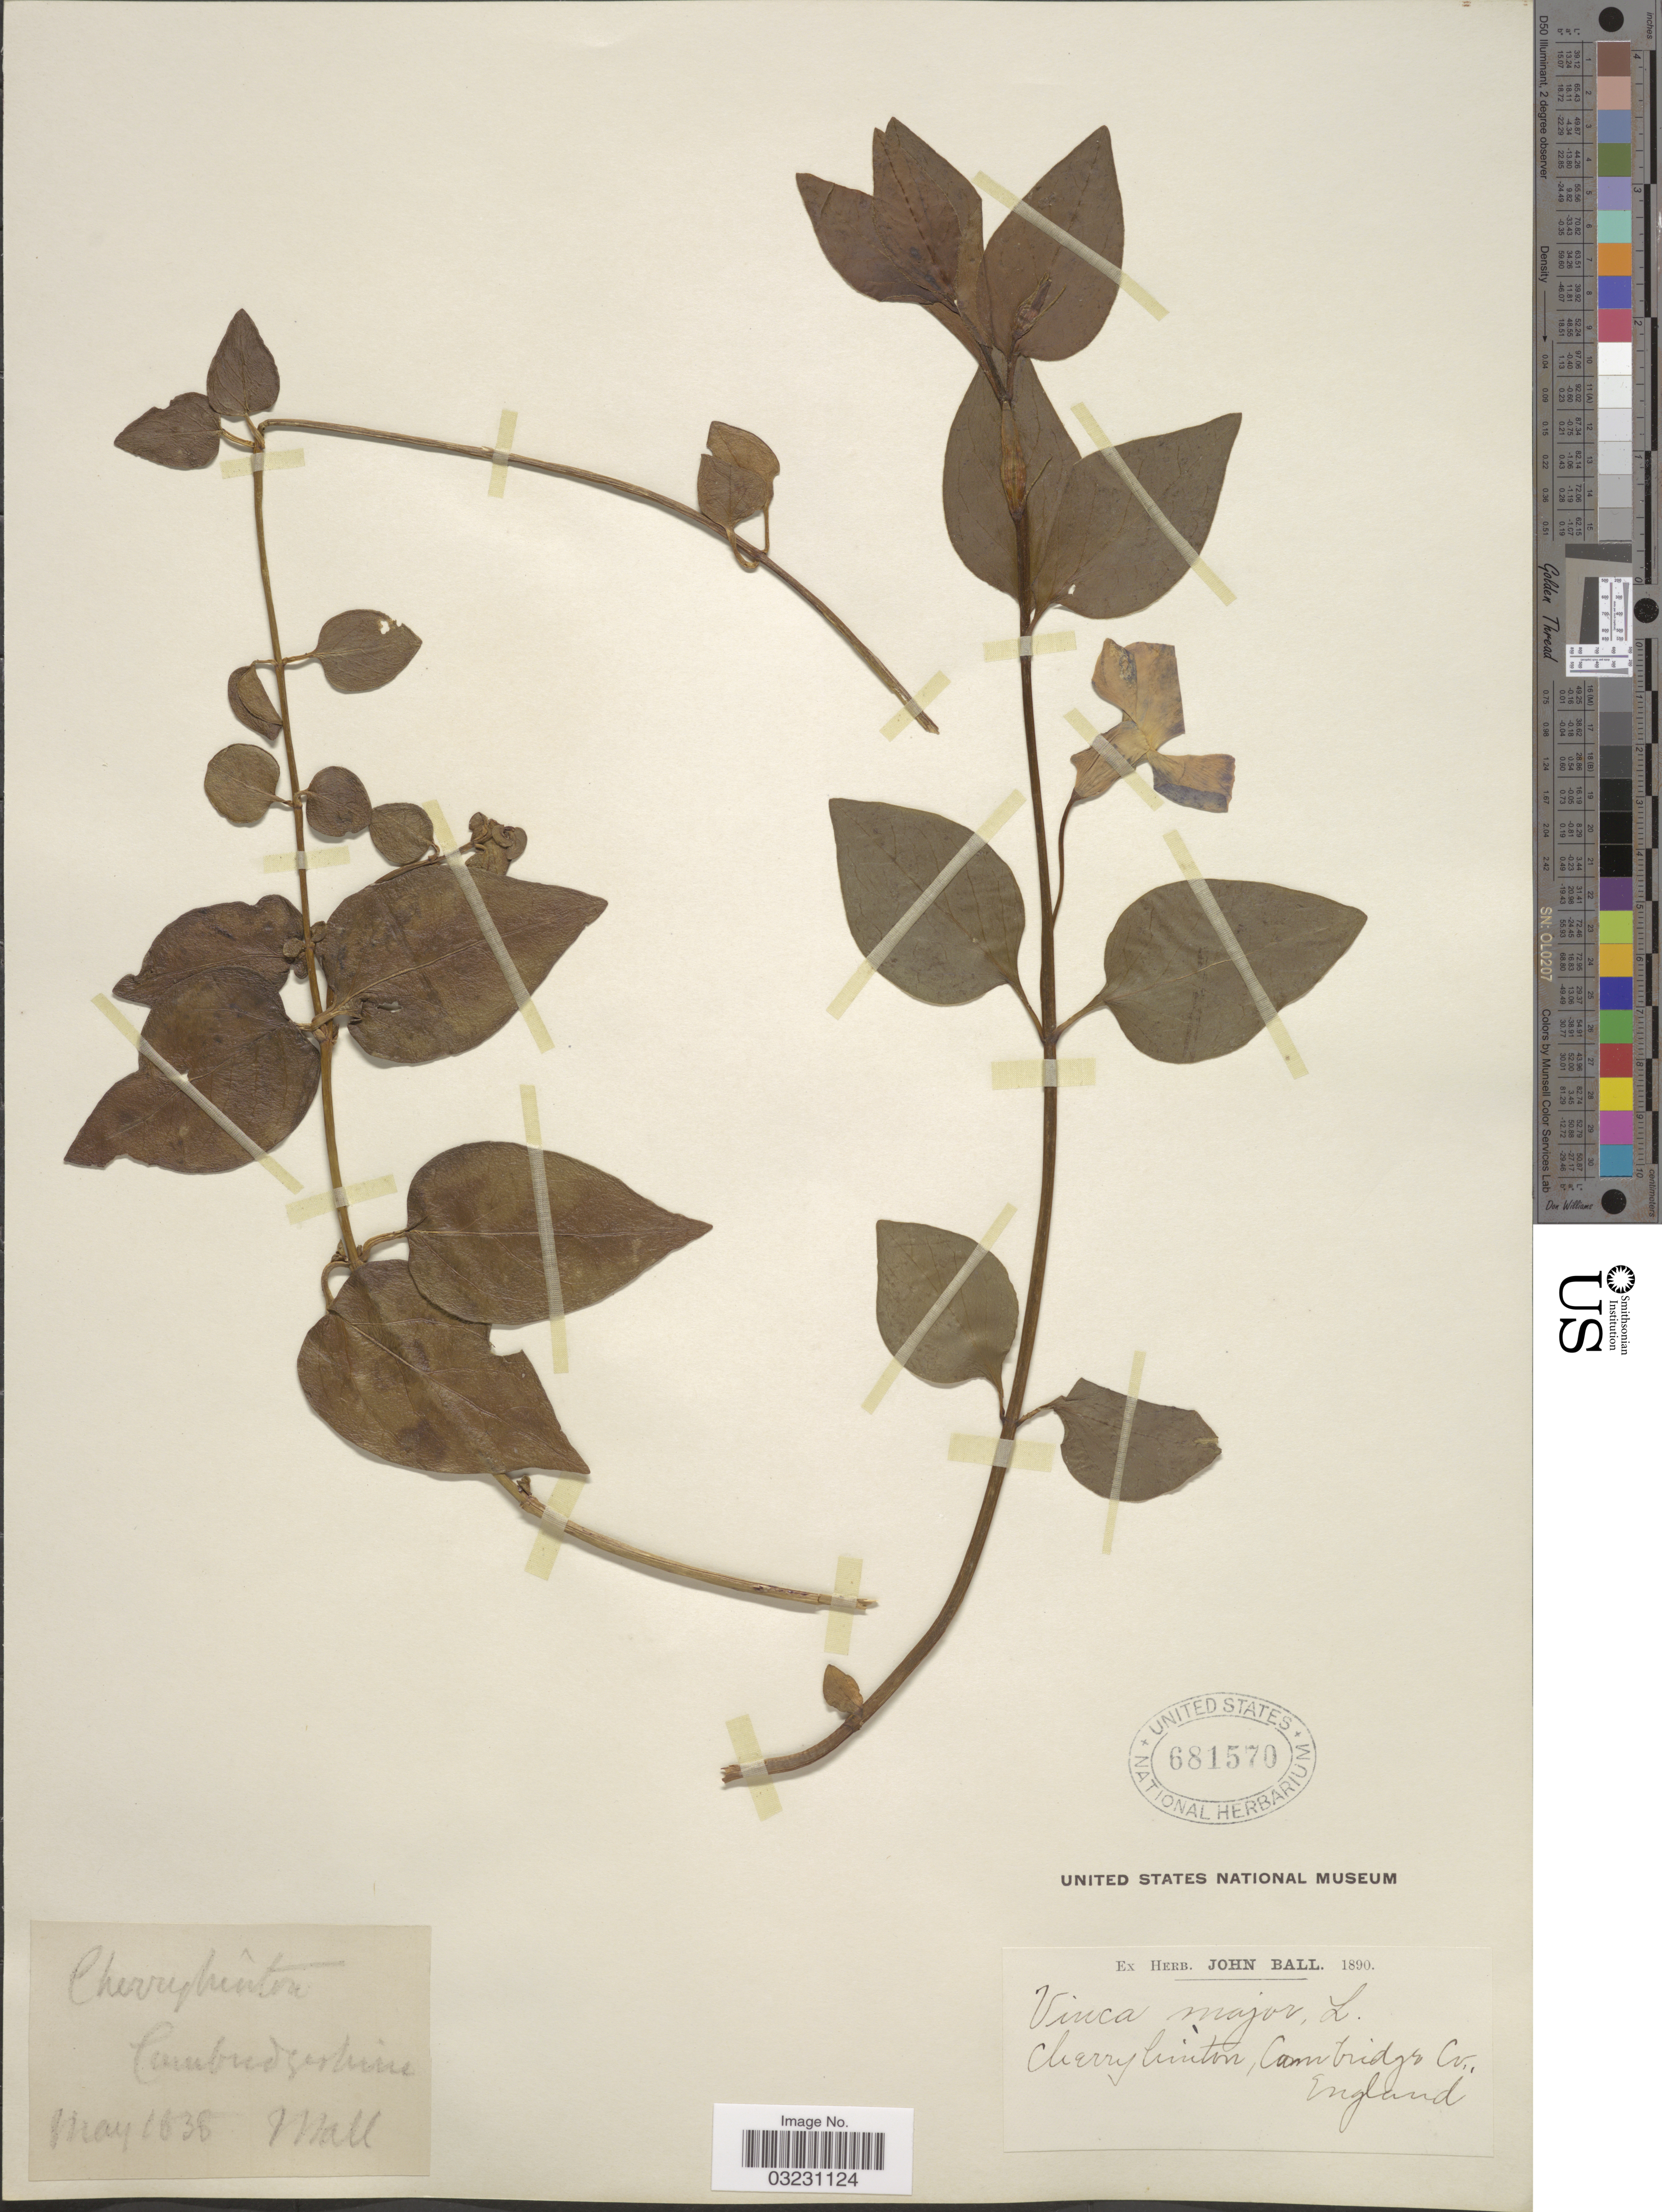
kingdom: Plantae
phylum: Tracheophyta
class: Magnoliopsida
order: Gentianales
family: Apocynaceae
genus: Vinca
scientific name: Vinca major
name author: L.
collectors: J. Ball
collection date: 1838-05-08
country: United Kingdom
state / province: England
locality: Cherry Hinton. Cambridgeshire.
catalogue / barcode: US 681570